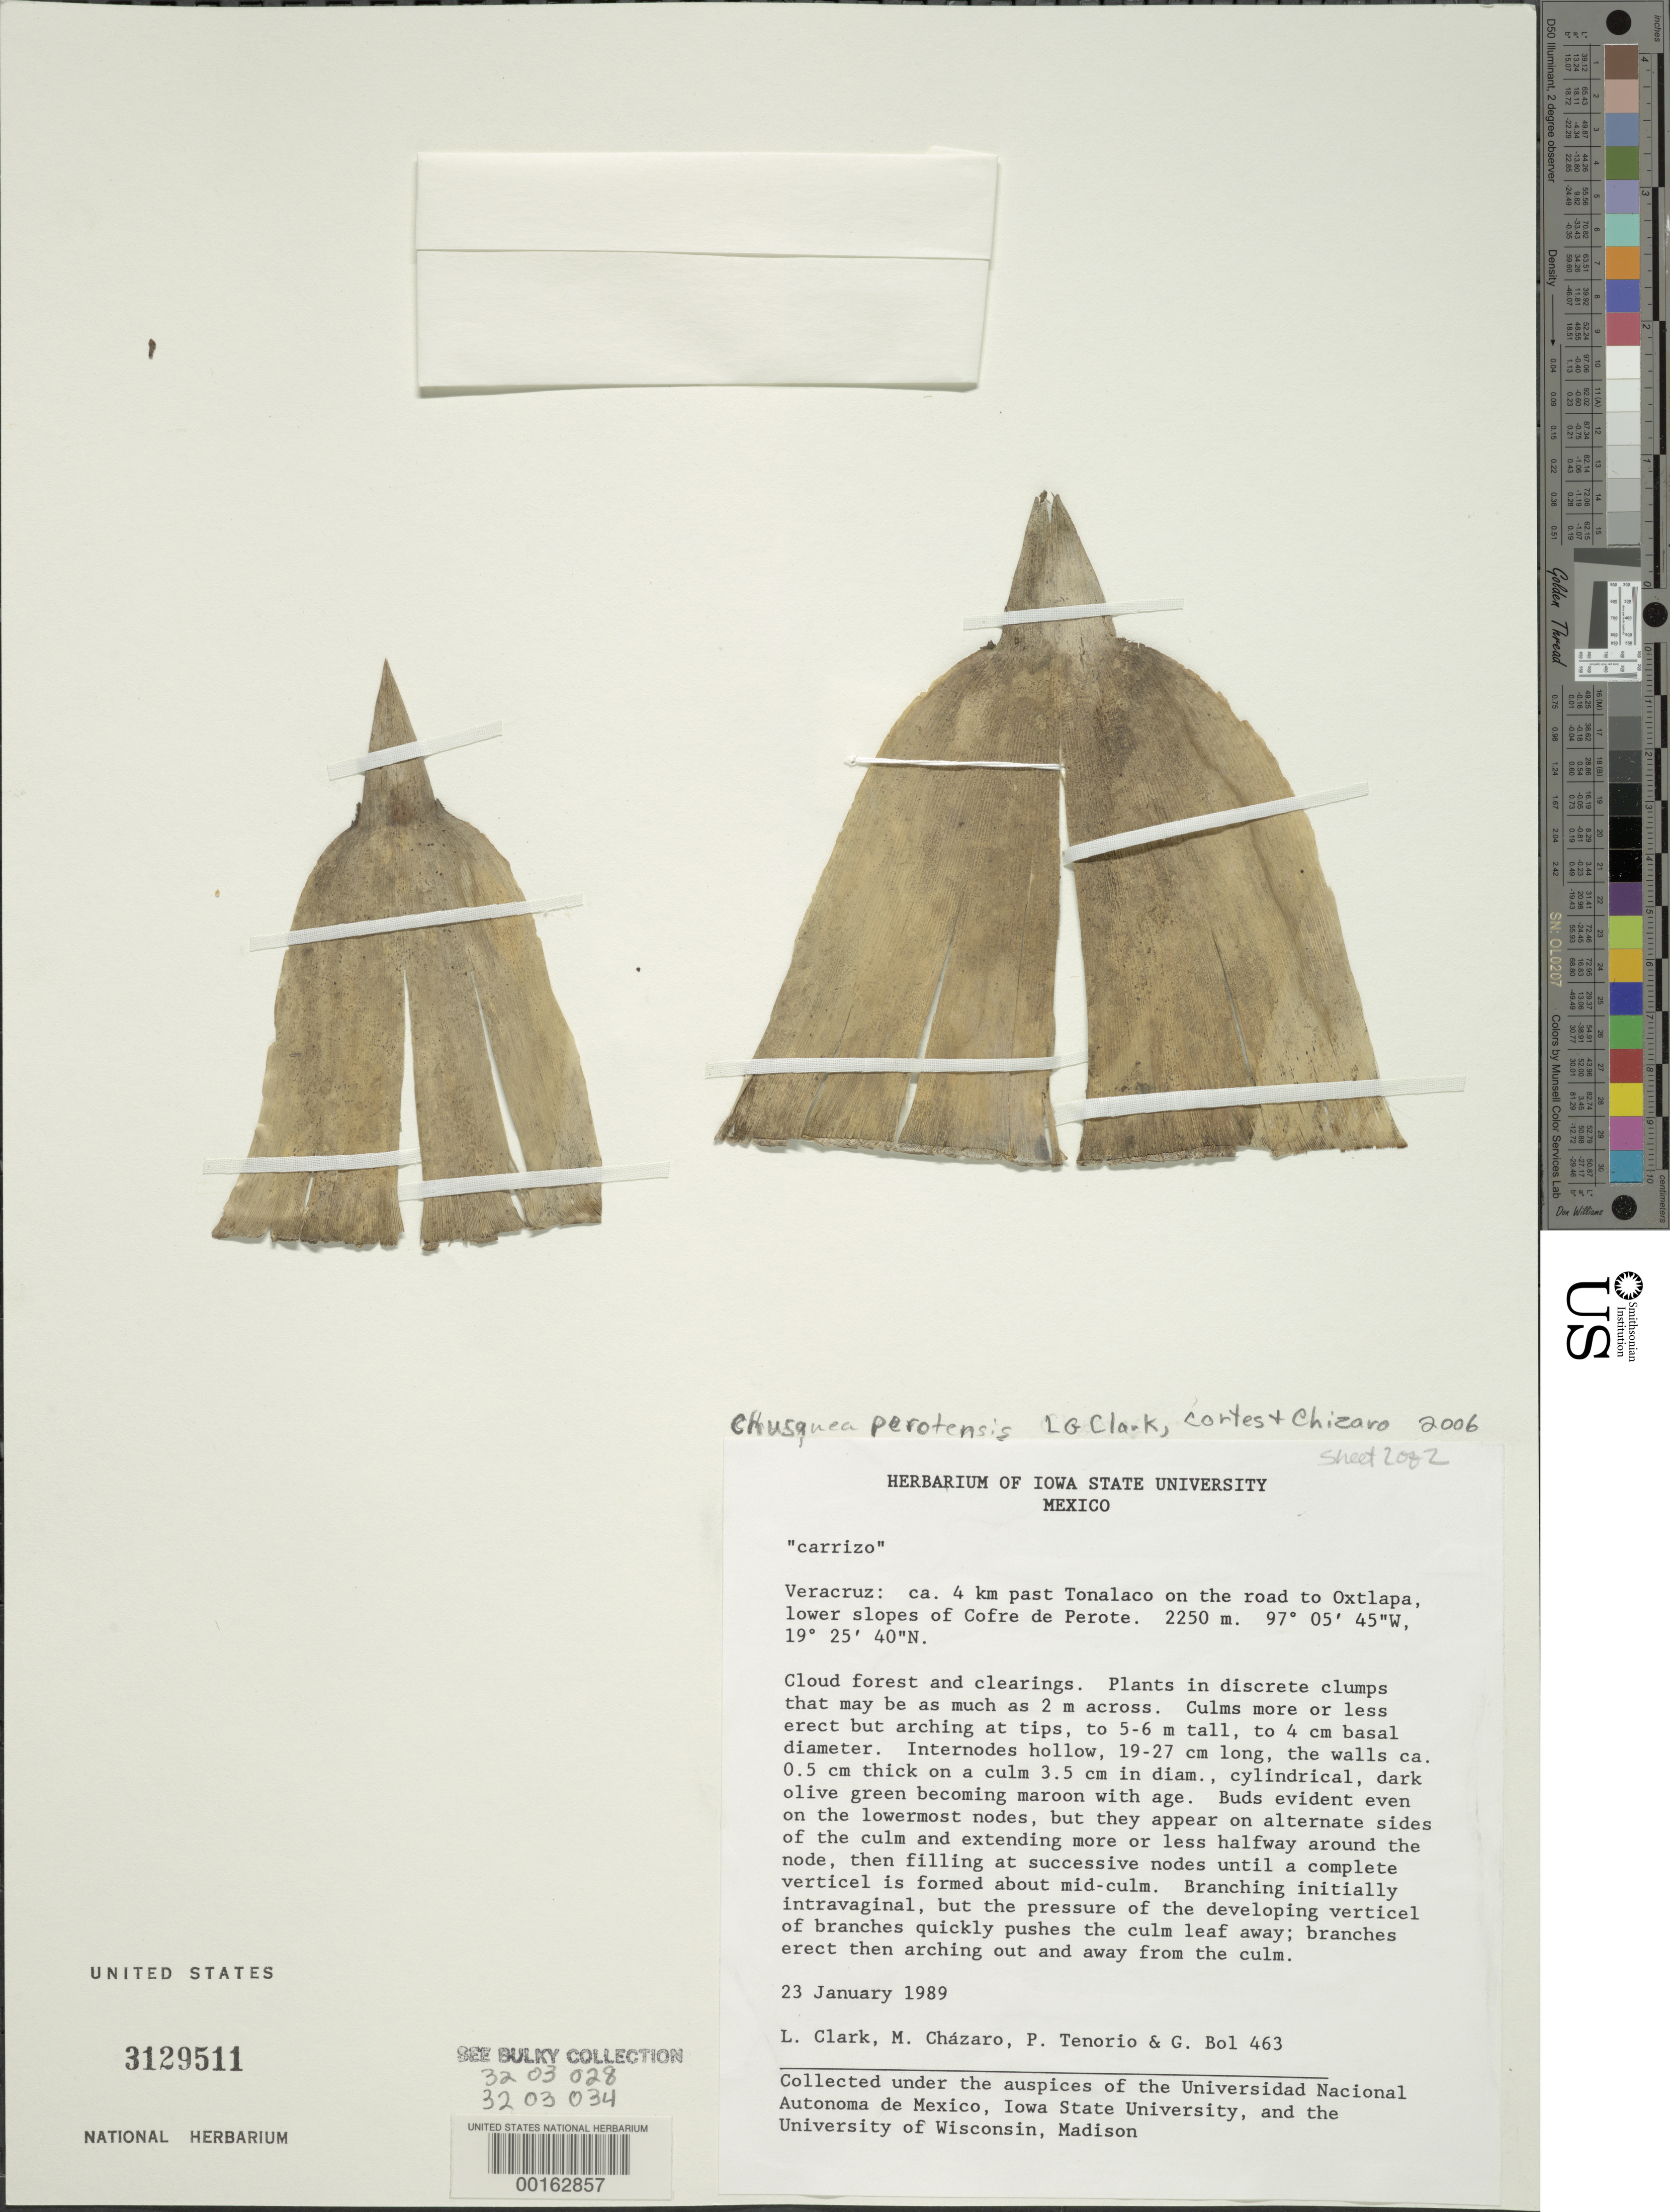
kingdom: Plantae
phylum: Tracheophyta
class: Liliopsida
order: Poales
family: Poaceae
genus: Chusquea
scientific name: Chusquea perotensis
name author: L.G. Clark et al.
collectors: L. G. Clark, M. de J. Cházaro Basáñoez, P. Tenorio L. & G. Bol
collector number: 463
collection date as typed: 23 Jan 1989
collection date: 1989-01-23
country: Mexico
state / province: Veracruz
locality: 4 km past Tonalaco on the road to Oxtlapa, lower slopes of Cofre de Perote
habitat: Cloud forest and clearings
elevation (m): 2250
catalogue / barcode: US 3129511